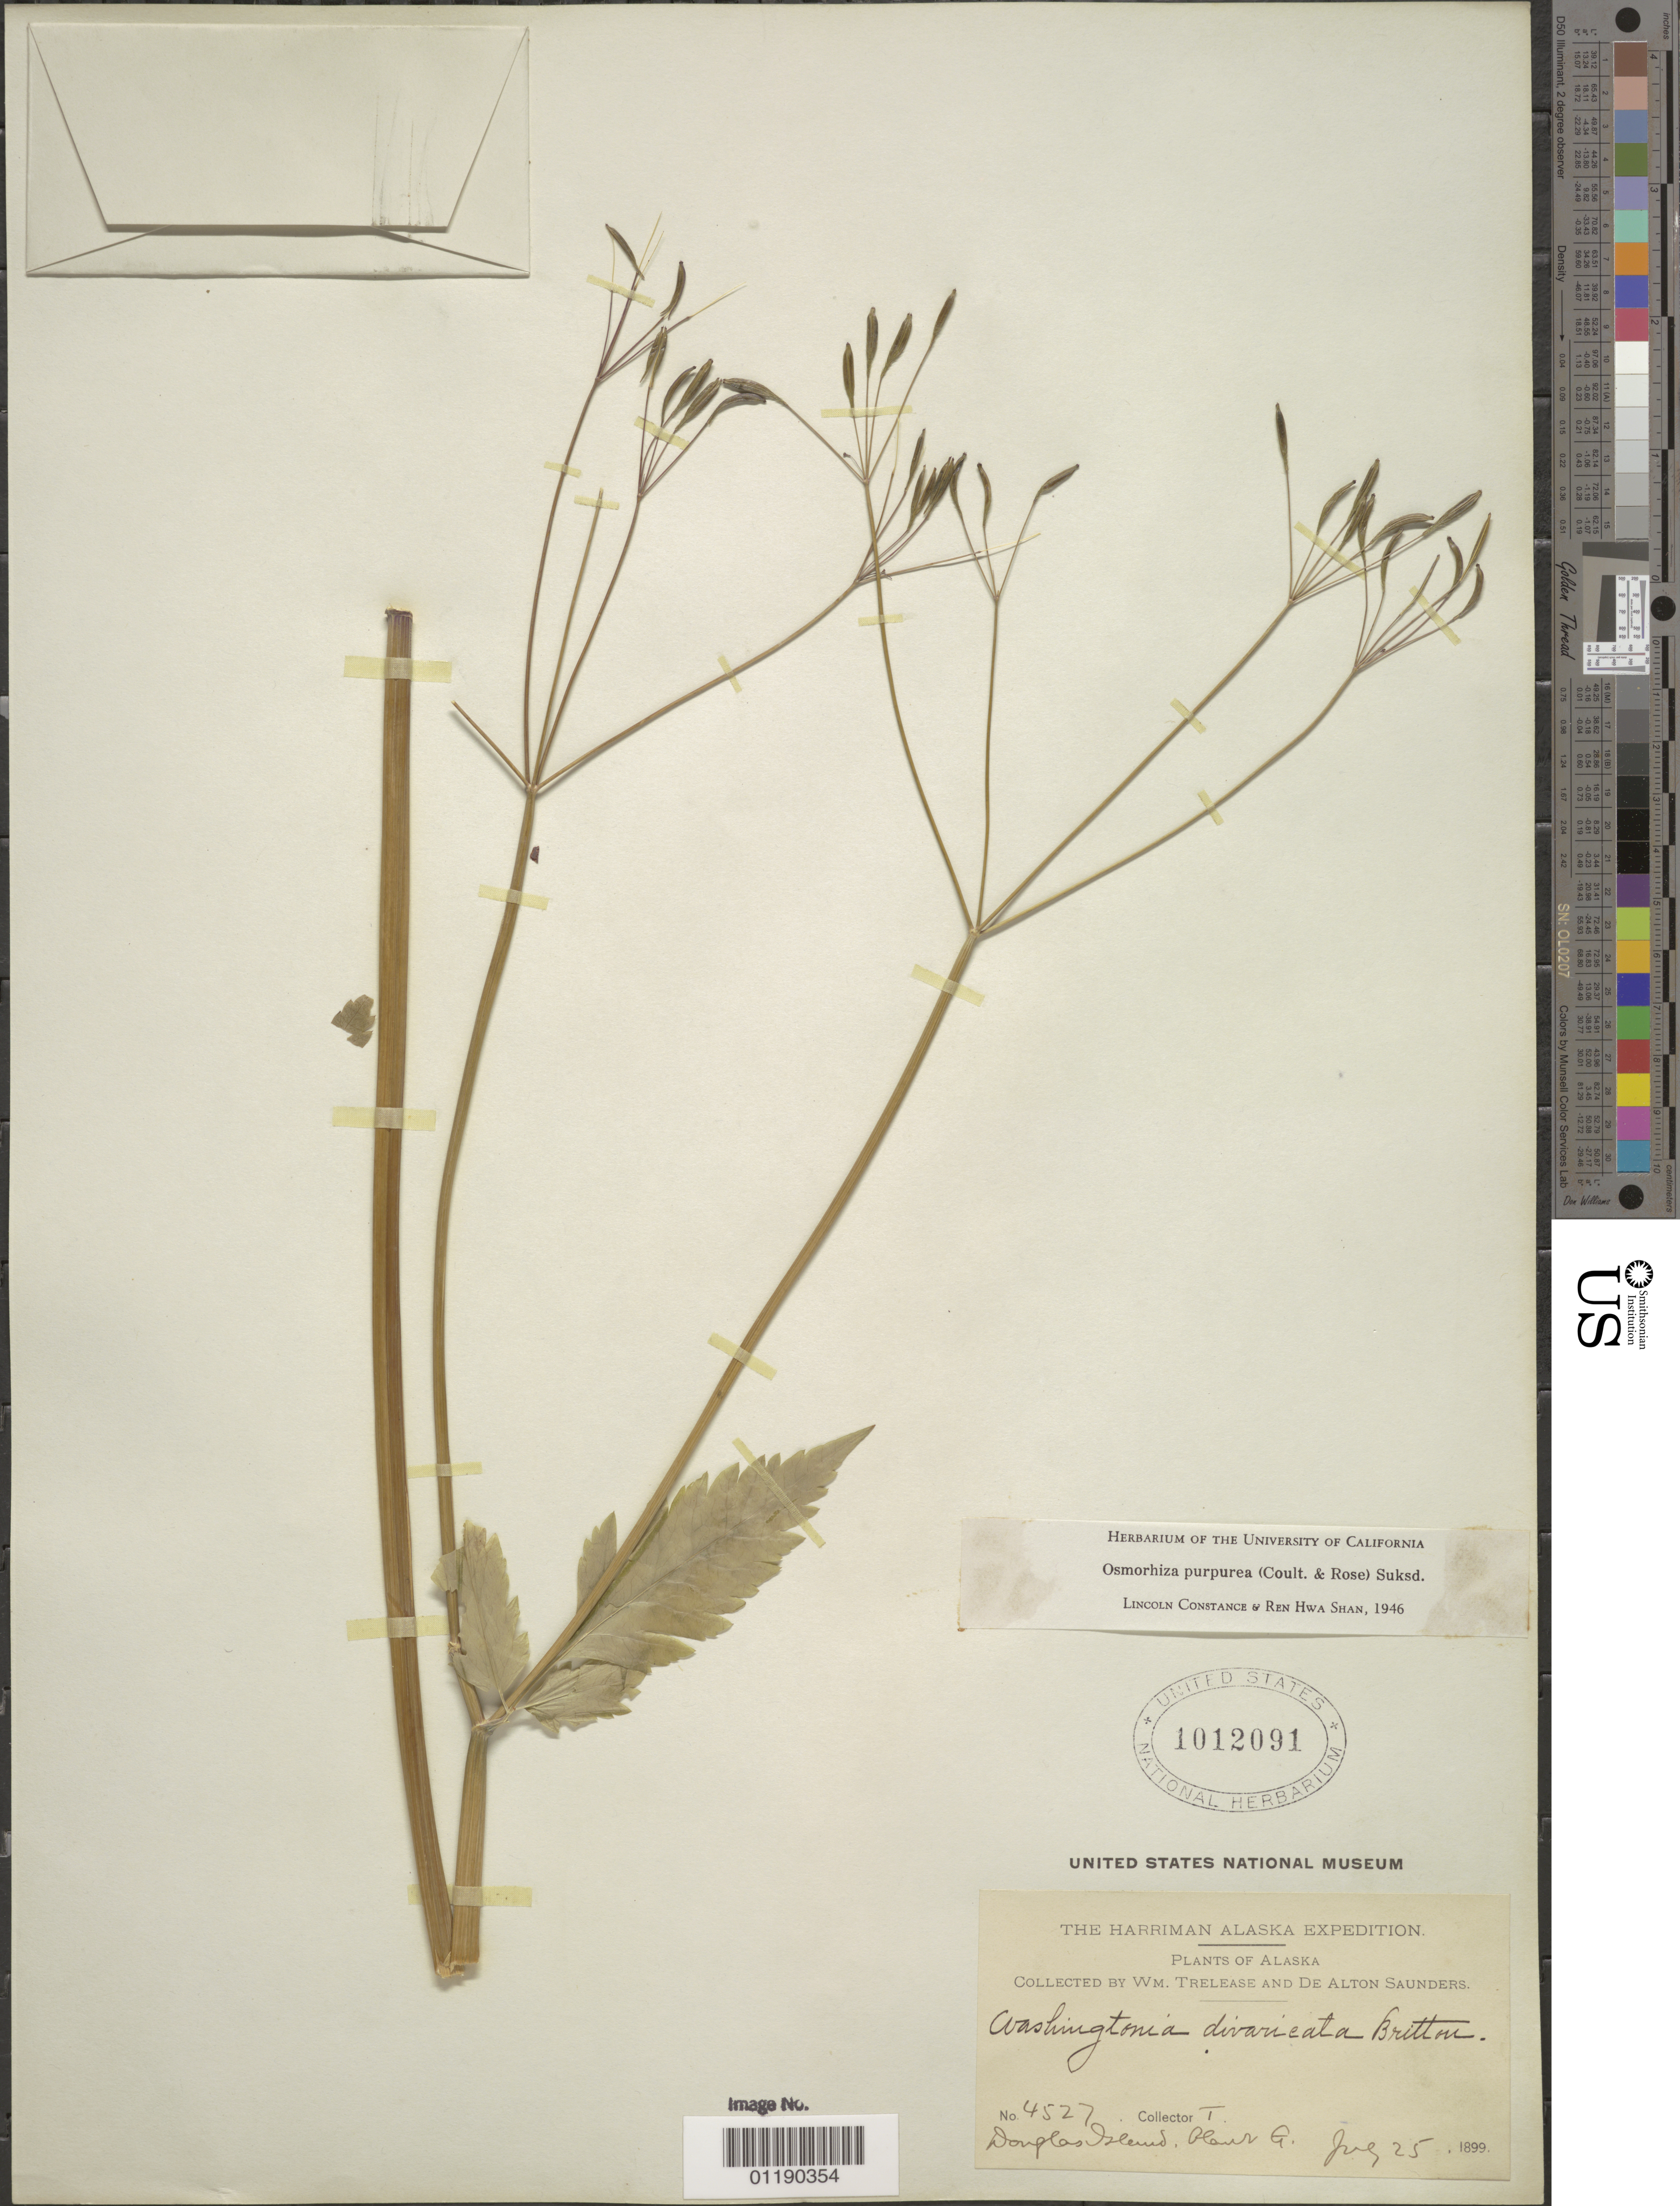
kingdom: Plantae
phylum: Tracheophyta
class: Magnoliopsida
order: Apiales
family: Apiaceae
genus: Osmorhiza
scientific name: Osmorhiza purpurea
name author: (J.M. Coult. & Rose) Suksd.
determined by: Constance, L.; Shan, R. H.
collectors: W. Trelease & D. Saunders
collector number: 4527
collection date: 1899-07-25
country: United States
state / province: Alaska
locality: Douglas Island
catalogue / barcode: US 1012091